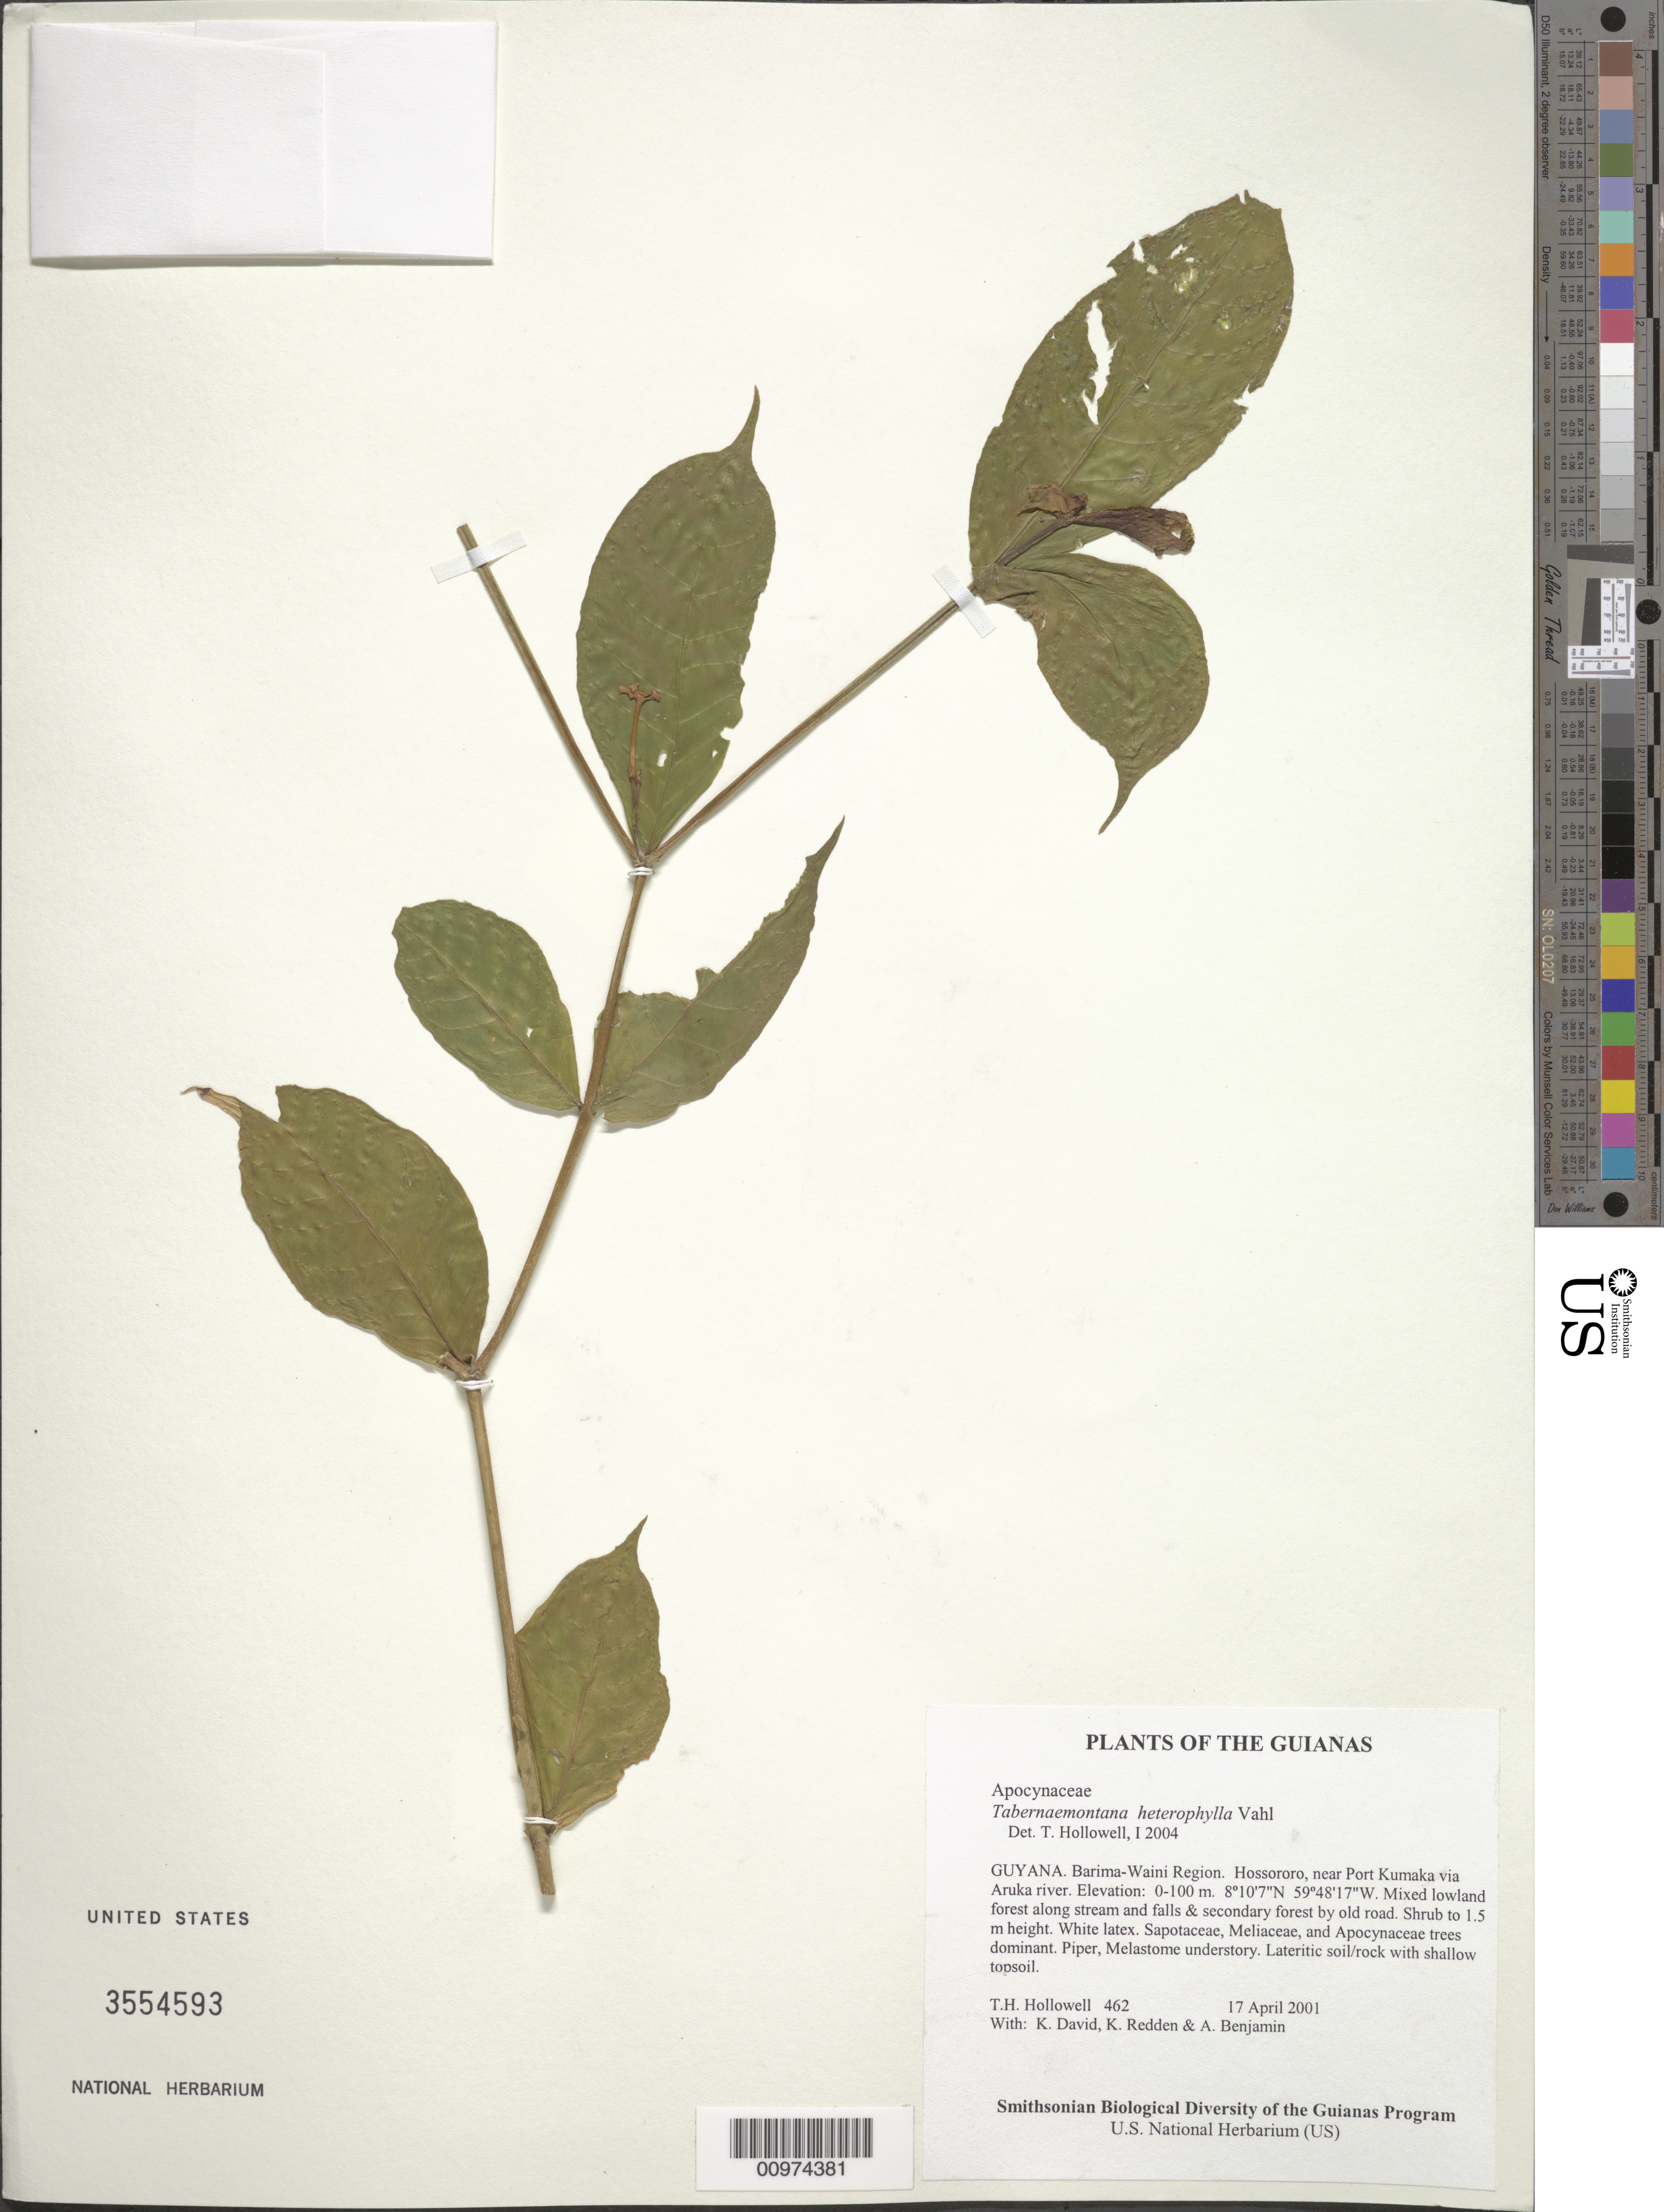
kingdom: Plantae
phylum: Tracheophyta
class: Magnoliopsida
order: Gentianales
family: Apocynaceae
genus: Tabernaemontana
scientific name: Tabernaemontana heterophylla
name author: Vahl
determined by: Hollowell, T. H., (BOT), Smithsonian Institution - National Museum of Natural History (UNITED STATES)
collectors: T. Hollowell, K. David, K. M. Redden & A. Benjamin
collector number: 462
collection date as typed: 17 April 2001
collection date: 2001-04-17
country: Guyana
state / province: Barima-Waini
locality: Hossororo, near Port Kumaka via Aruka river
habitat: Mixed lowland forest along stream and falls & secondary forest by old road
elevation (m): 0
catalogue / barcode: US 3554593